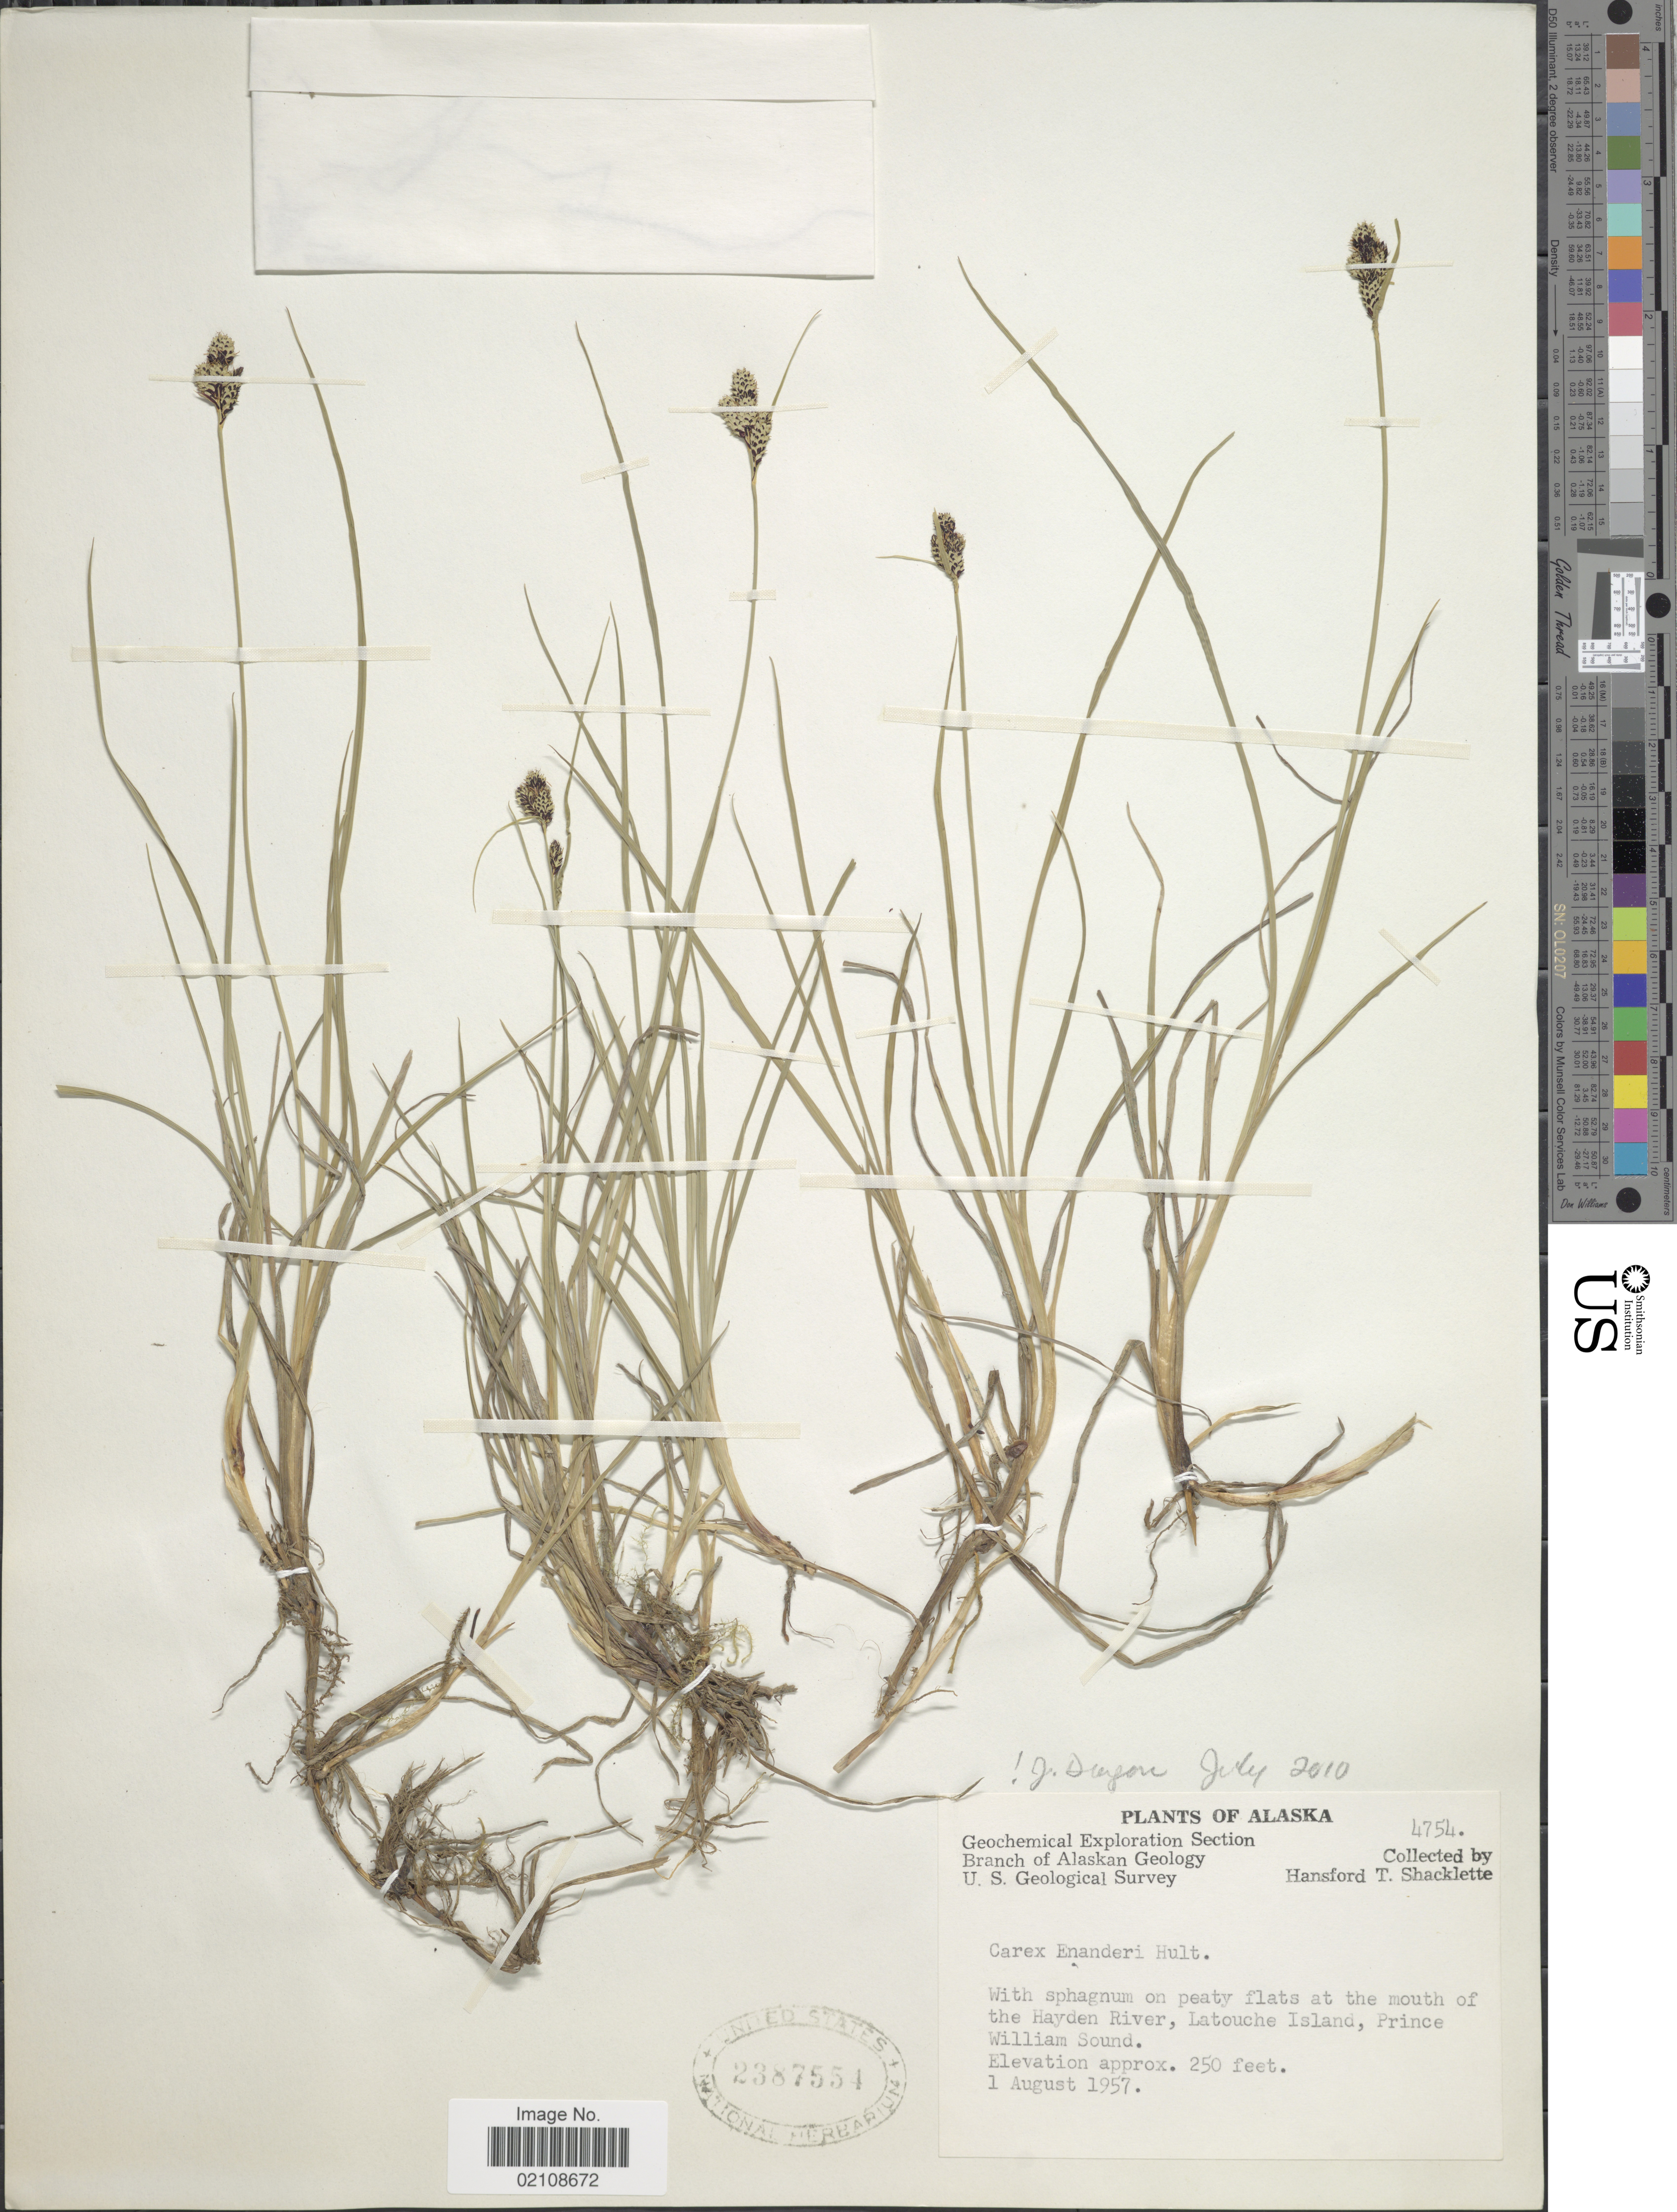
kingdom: Plantae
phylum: Tracheophyta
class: Liliopsida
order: Poales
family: Cyperaceae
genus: Carex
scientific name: Carex enanderi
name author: Hultén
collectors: H. Shacklette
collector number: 4754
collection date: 1957-08-01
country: United States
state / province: Alaska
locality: At the mouth of the Hayden River, Latouche Island, Prince William Sound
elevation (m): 76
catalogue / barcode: US 2387554